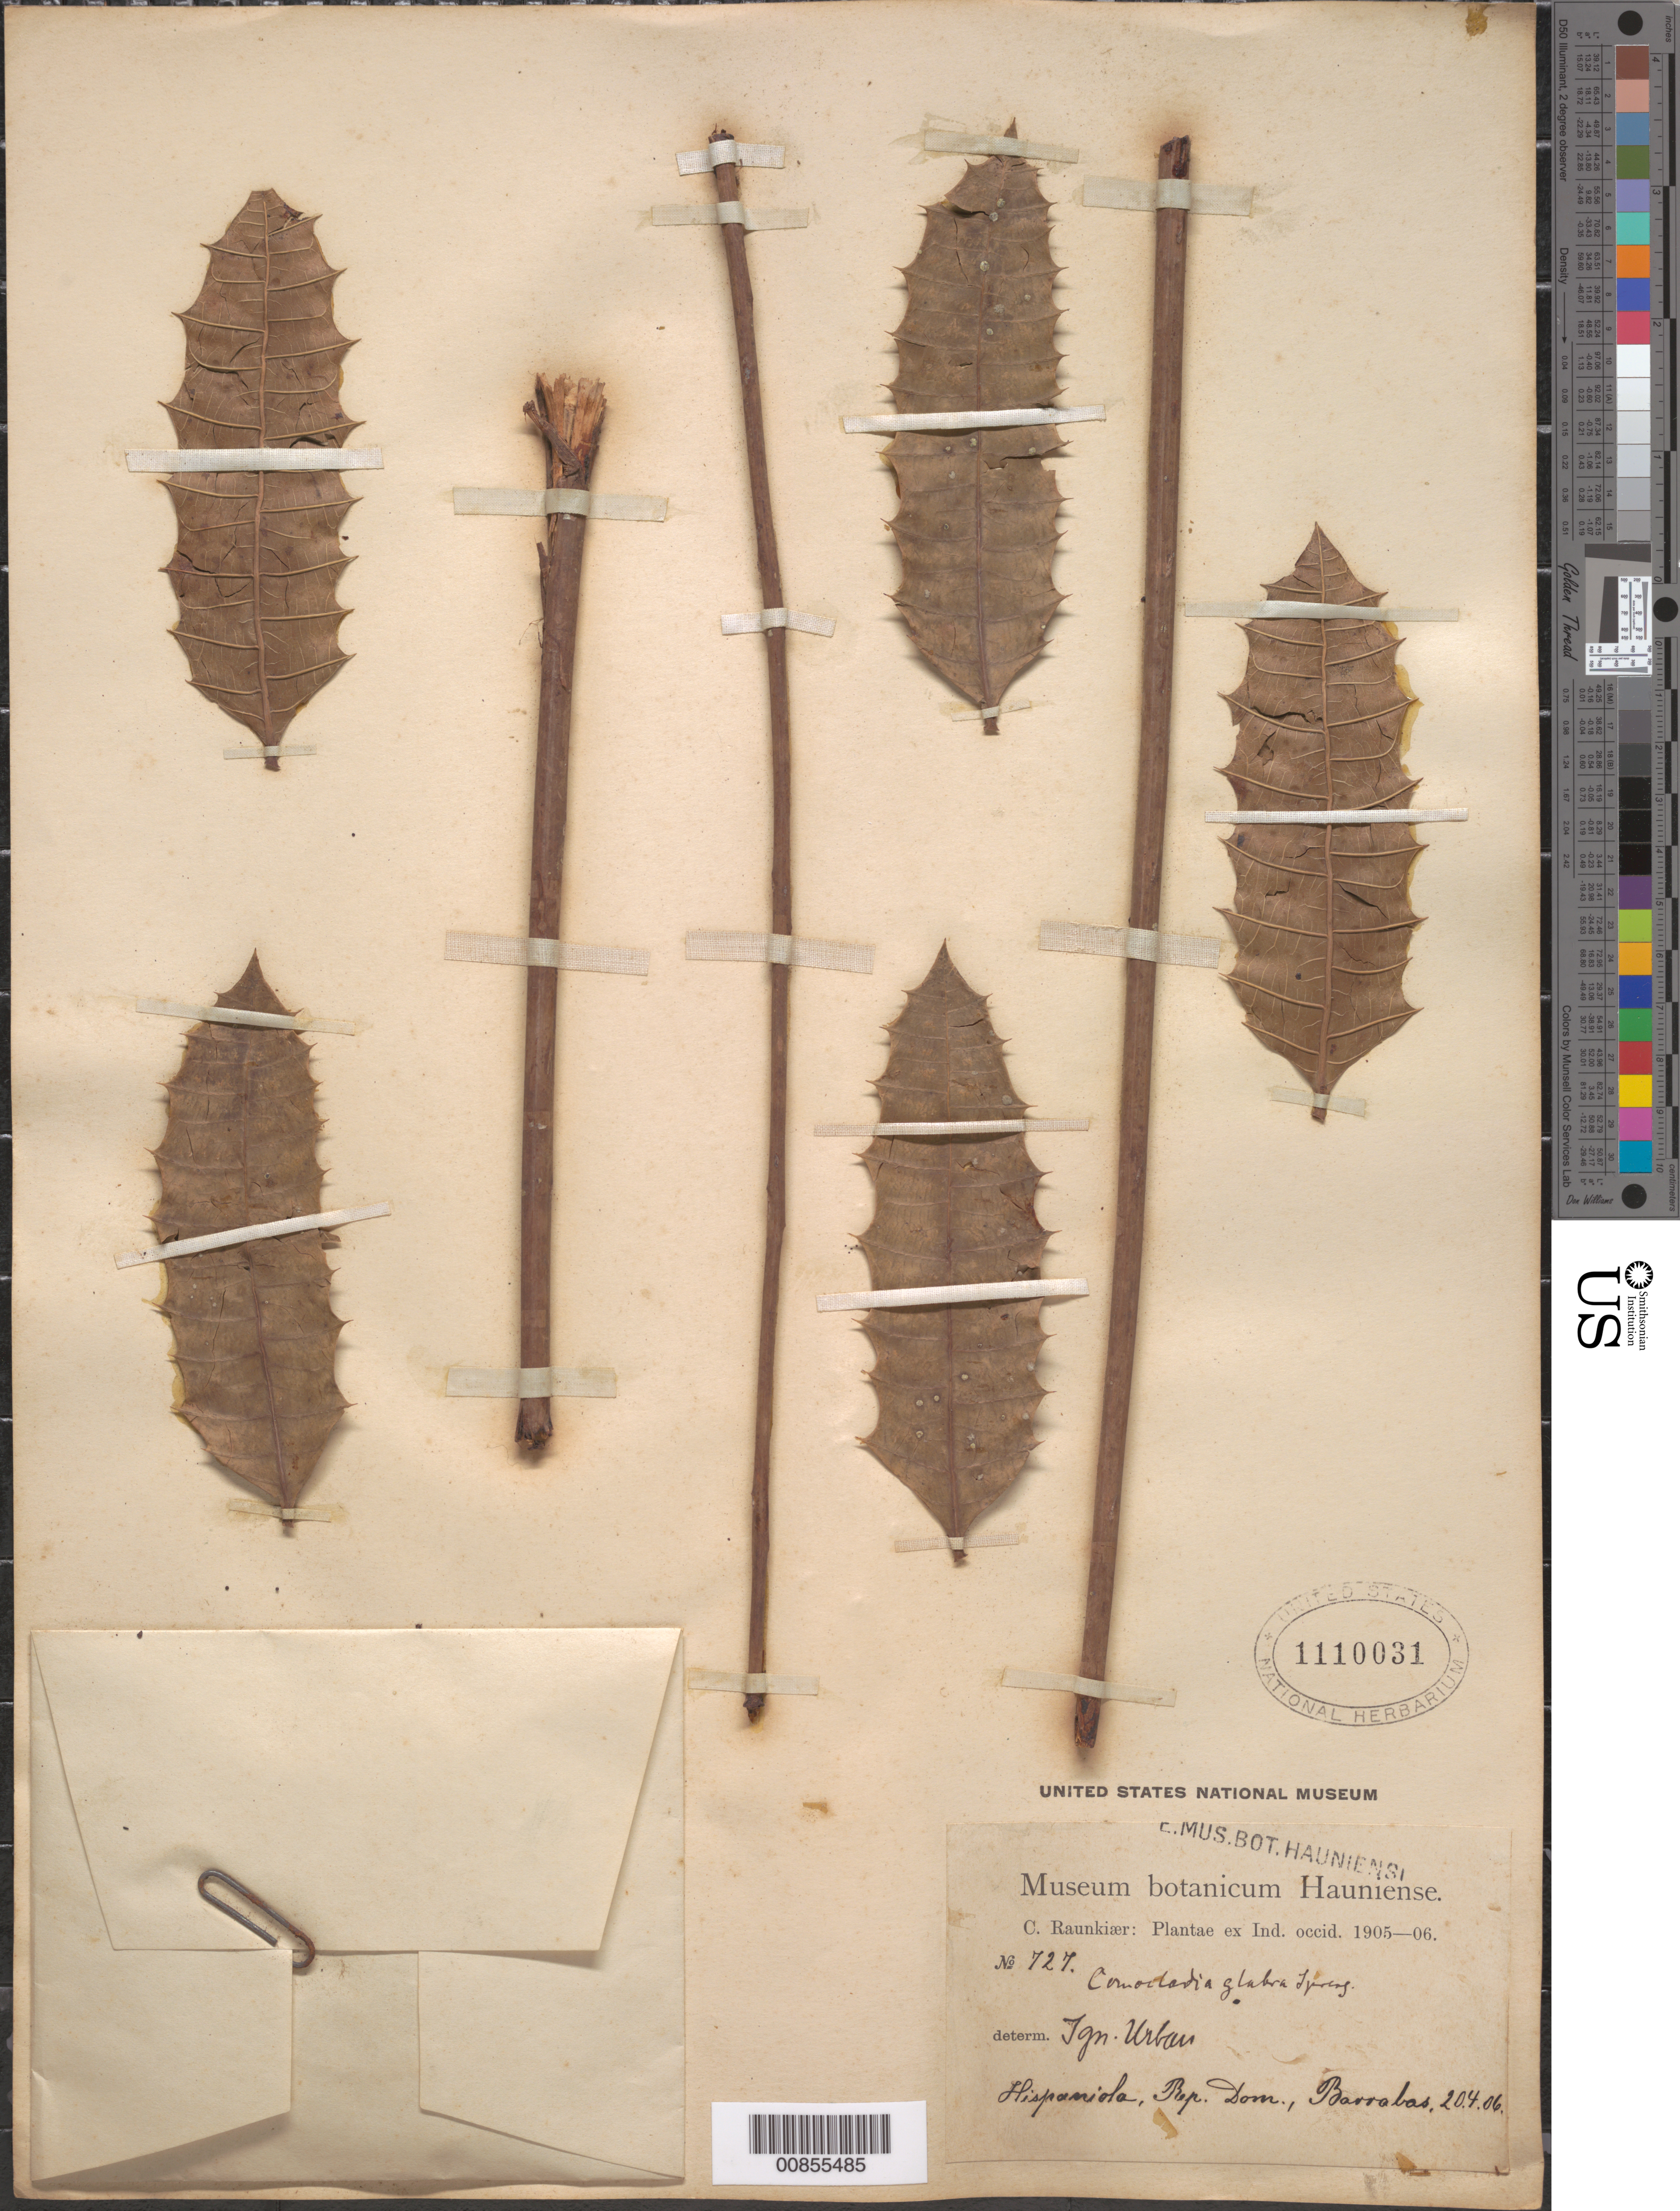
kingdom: Plantae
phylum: Tracheophyta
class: Magnoliopsida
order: Sapindales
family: Anacardiaceae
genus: Comocladia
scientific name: Comocladia glabra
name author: (Schult.) Spreng.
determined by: Urban, Ignatz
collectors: C. C. Raunkiaer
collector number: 727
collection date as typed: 20 Apr 1906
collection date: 1906-04-20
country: Dominican Republic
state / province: Puerto Plata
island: Hispaniola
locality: Barrabas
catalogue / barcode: US 1110031